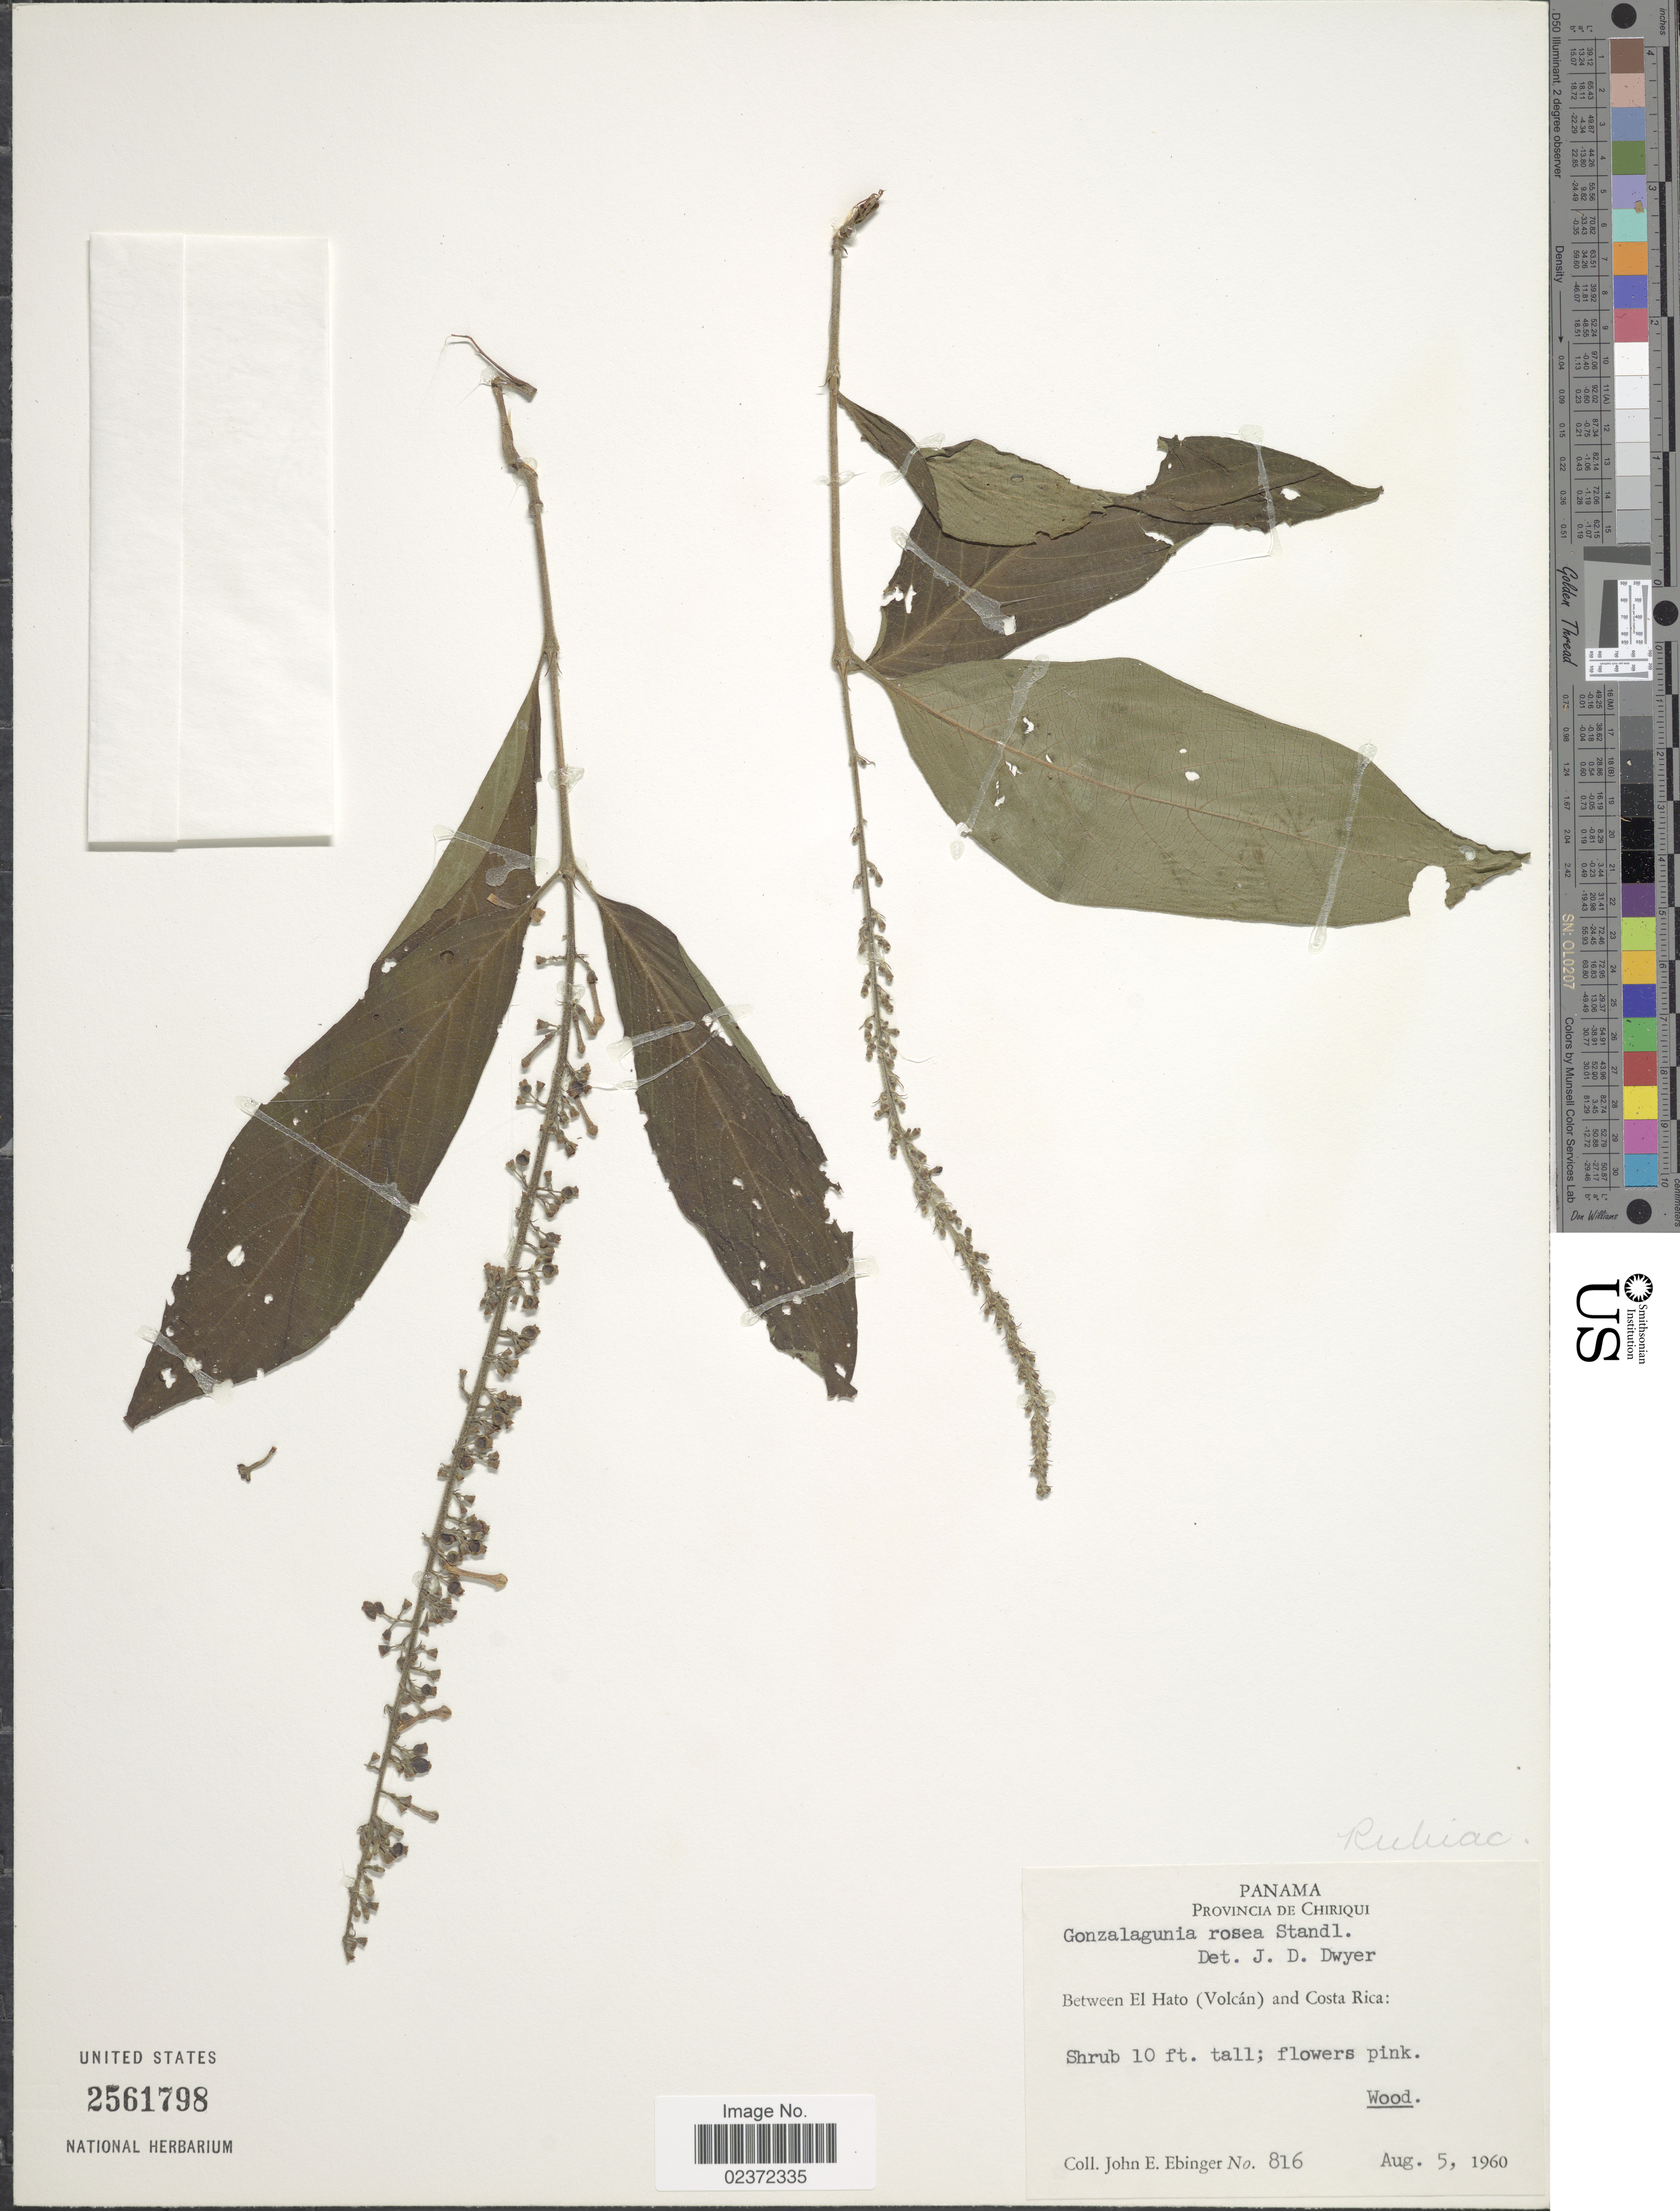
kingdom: Plantae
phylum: Tracheophyta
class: Magnoliopsida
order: Gentianales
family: Rubiaceae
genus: Gonzalagunia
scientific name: Gonzalagunia rosea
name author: Standl.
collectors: J. Ebinger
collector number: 816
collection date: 1960-08-05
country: Panama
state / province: Chiriqui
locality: Between El Hato (Volcan) and Costa Rica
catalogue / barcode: US 2561798